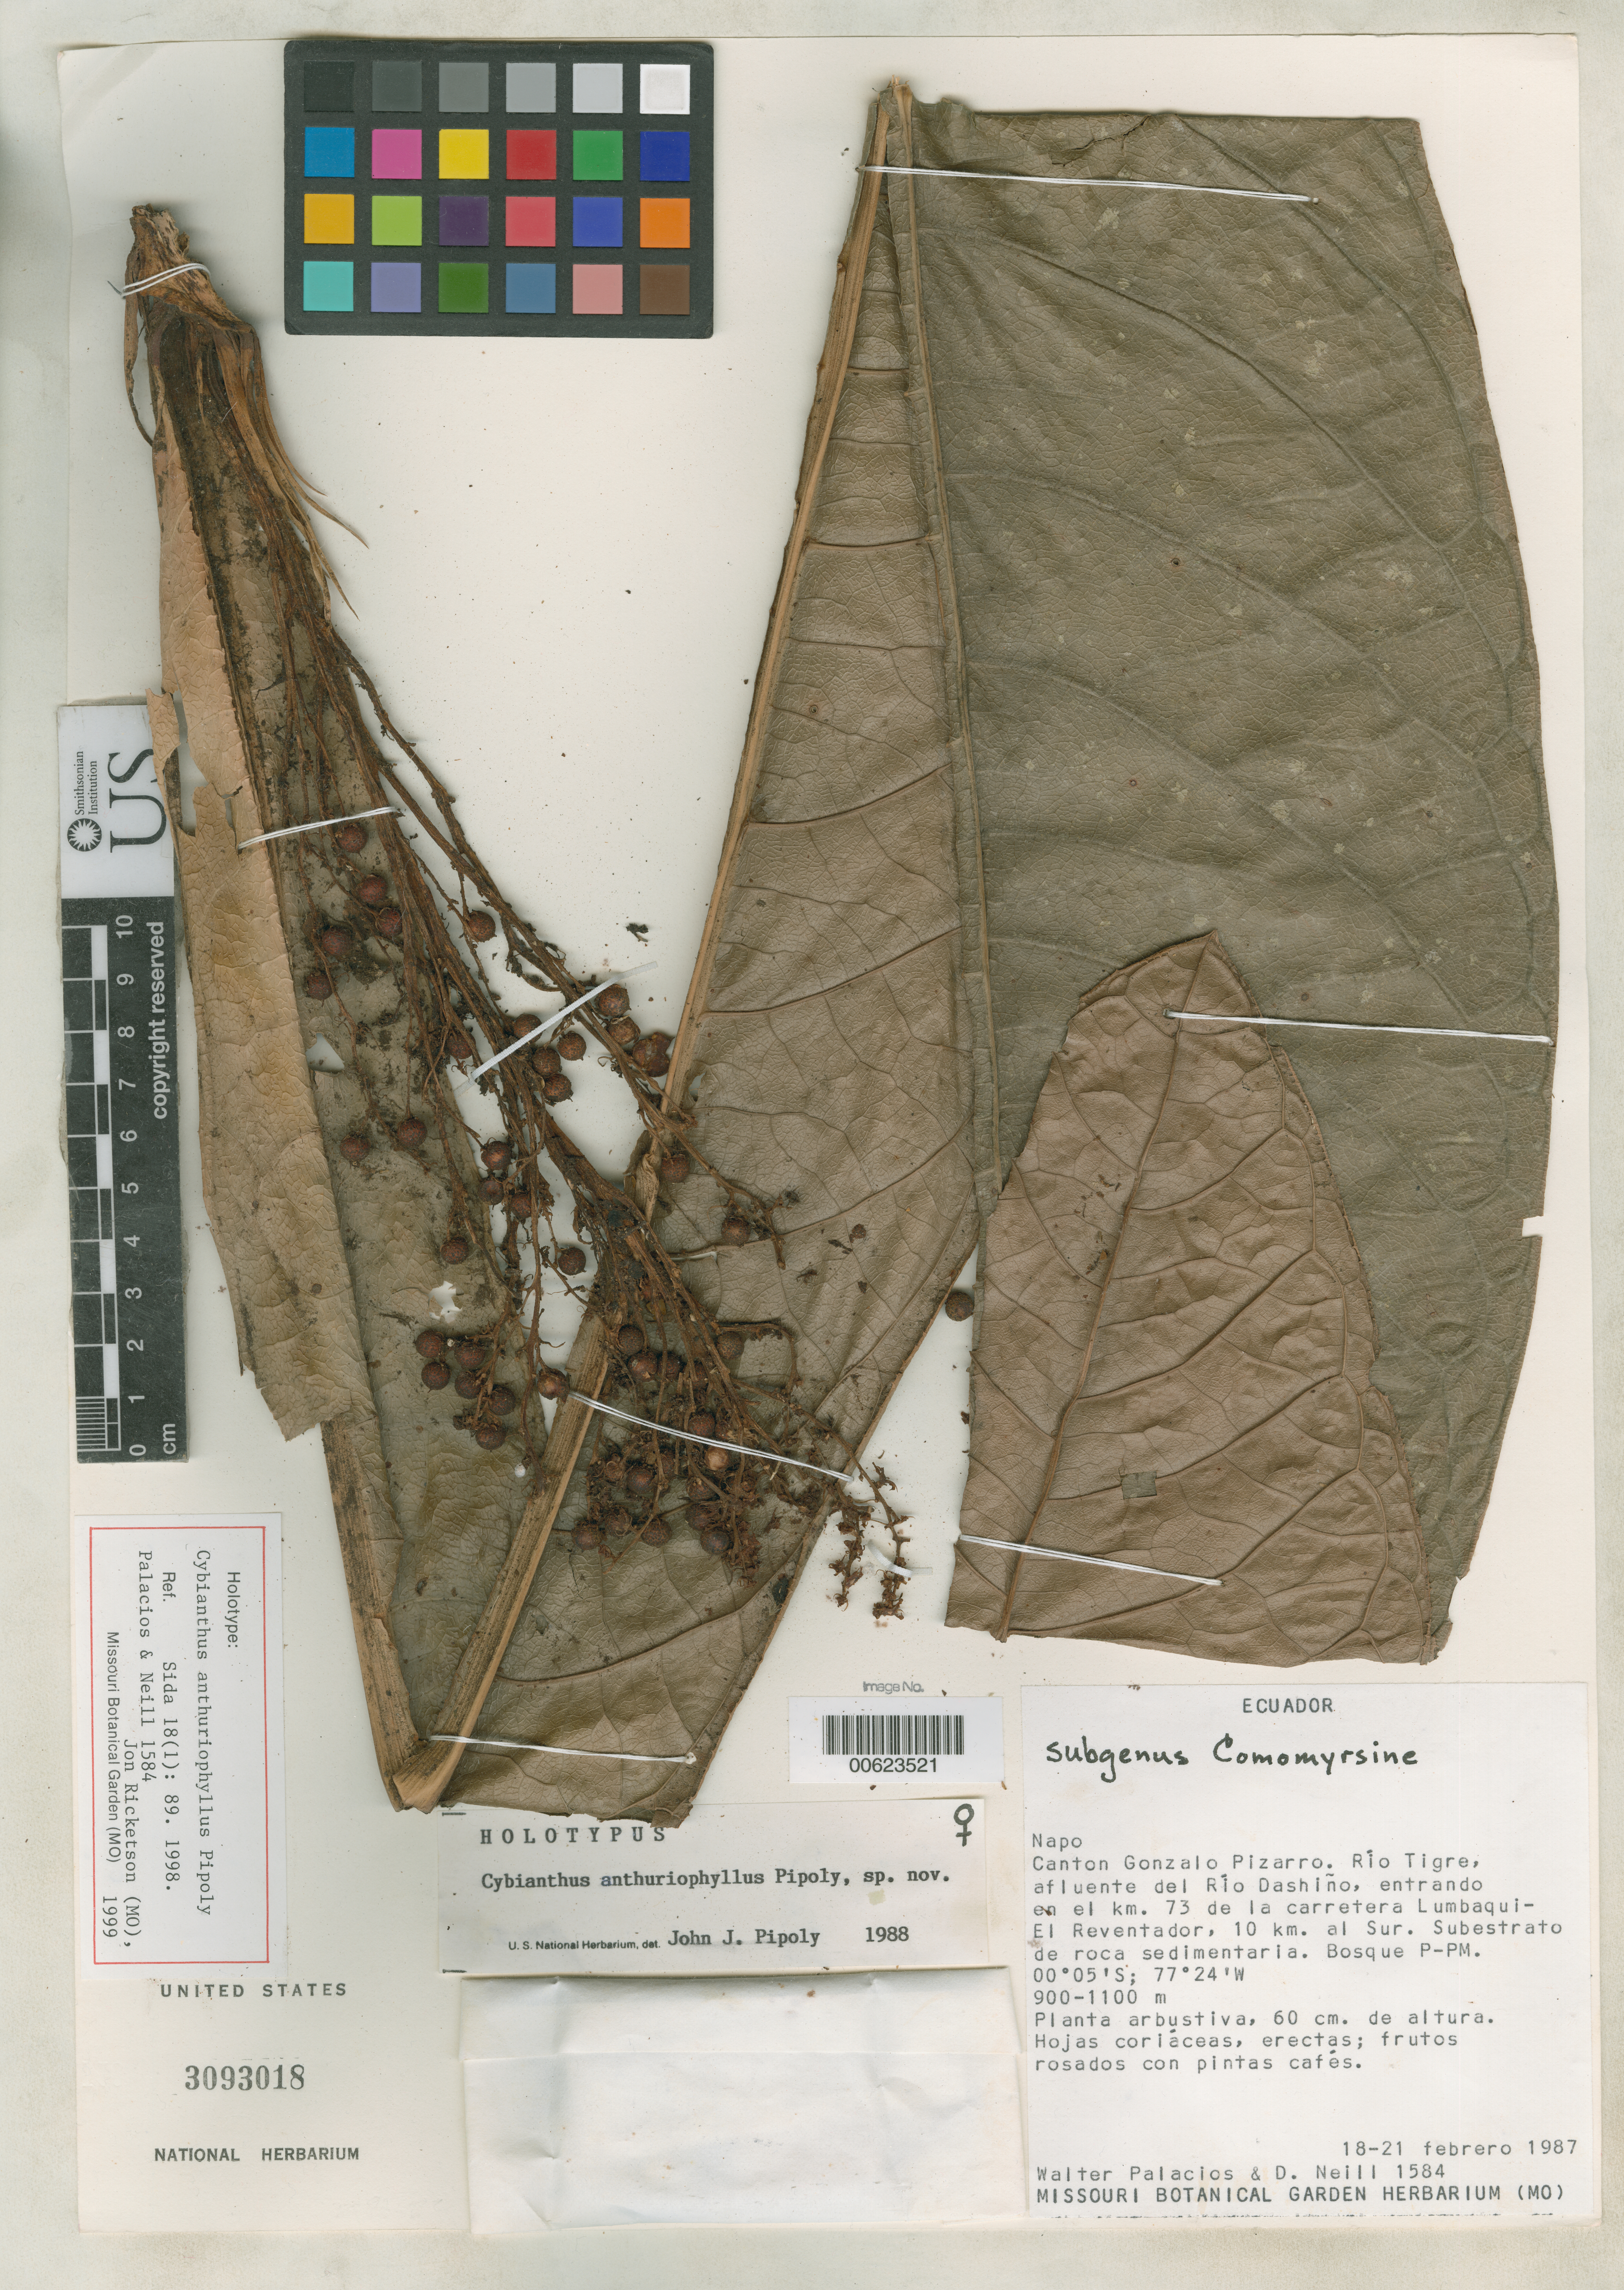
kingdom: Plantae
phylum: Tracheophyta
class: Magnoliopsida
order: Ericales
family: Primulaceae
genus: Cybianthus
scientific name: Cybianthus anthuriophyllus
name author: Pipoly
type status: Holotype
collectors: W. Palacios & D. A. Neill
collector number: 1584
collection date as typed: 18 Feb 1987 to 21 Feb 1987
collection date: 1987-02-18/1987-02-21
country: Ecuador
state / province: Napo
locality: Canton Gonzalo Pizarro, Rio Tigre, afluente del Rio Dashino, entrando N el km 73 de la Carretera Lumbaqui - El RevenTador.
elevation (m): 900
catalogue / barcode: US 3093018